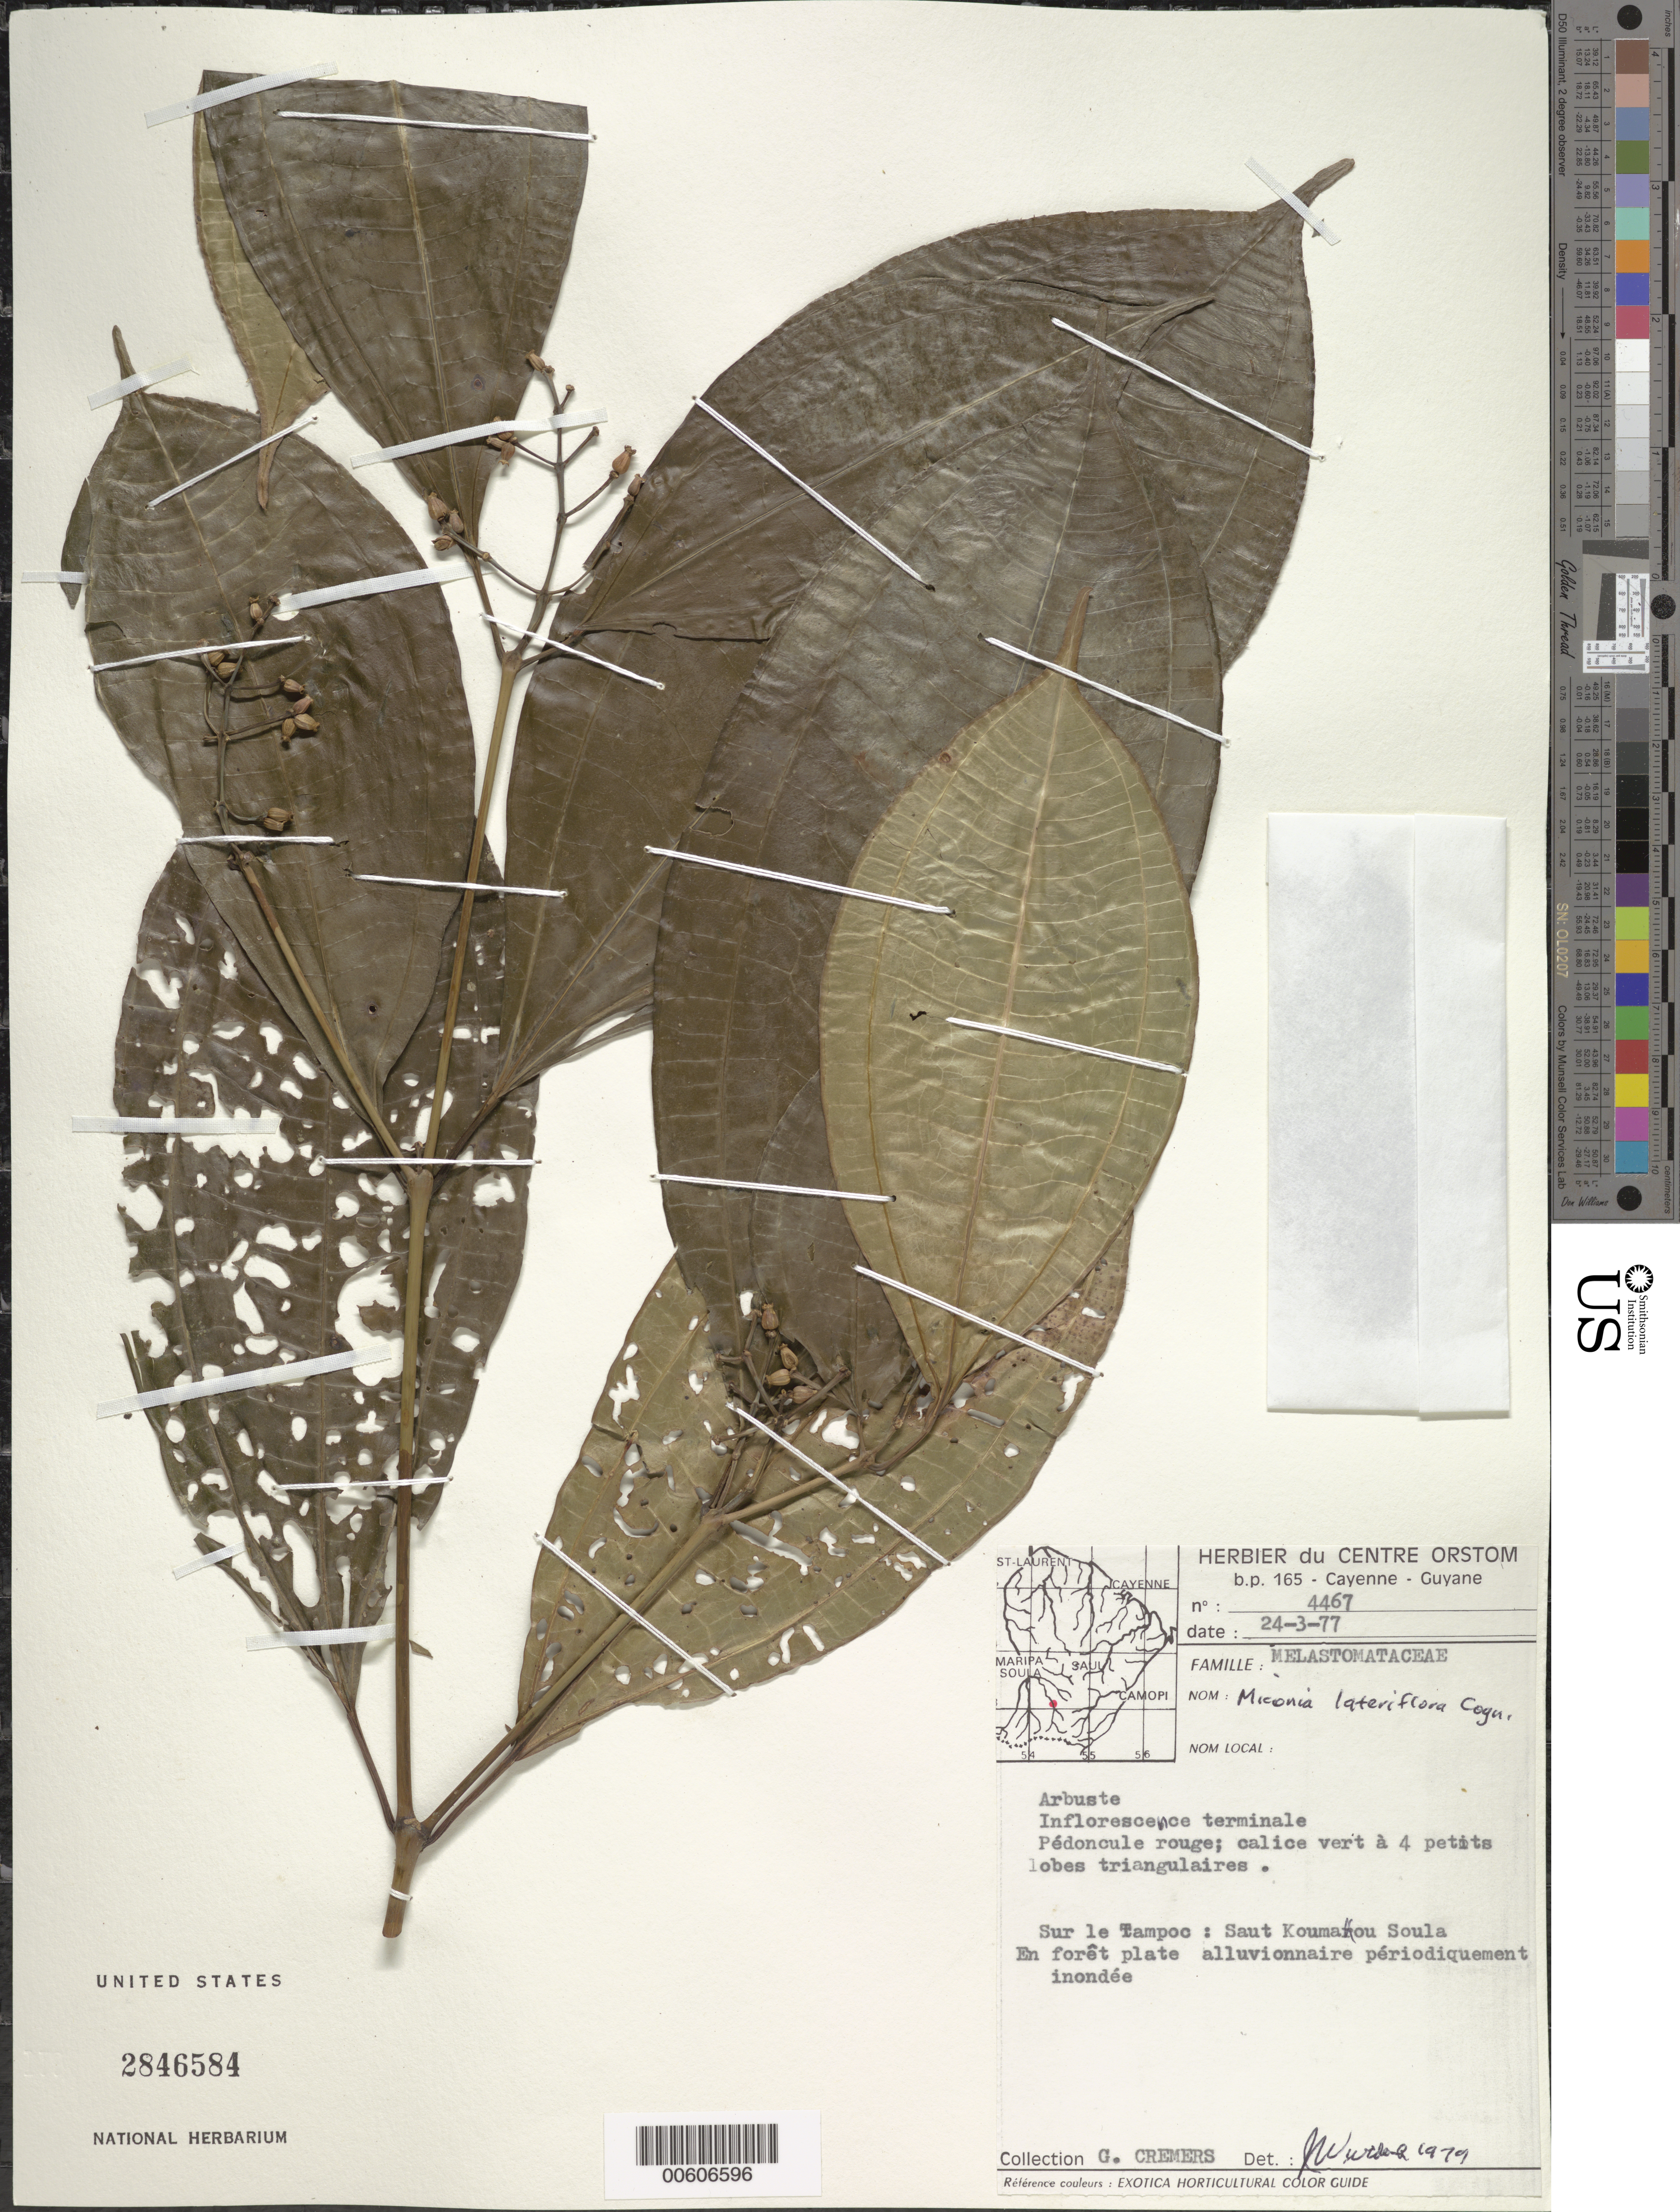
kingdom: Plantae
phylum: Tracheophyta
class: Magnoliopsida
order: Myrtales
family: Melastomataceae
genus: Miconia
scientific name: Miconia lateriflora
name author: Cogn.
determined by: Wurdack, John J., (US), US (UNITED STATES)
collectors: G. Cremers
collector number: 4467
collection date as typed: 24-Mar-77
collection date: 1977-03-24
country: French Guiana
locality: Saut Koumarou Soula, sur le Tampoc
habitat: Foret plate alluvionnaire periodiquement inondee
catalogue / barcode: US 2846584